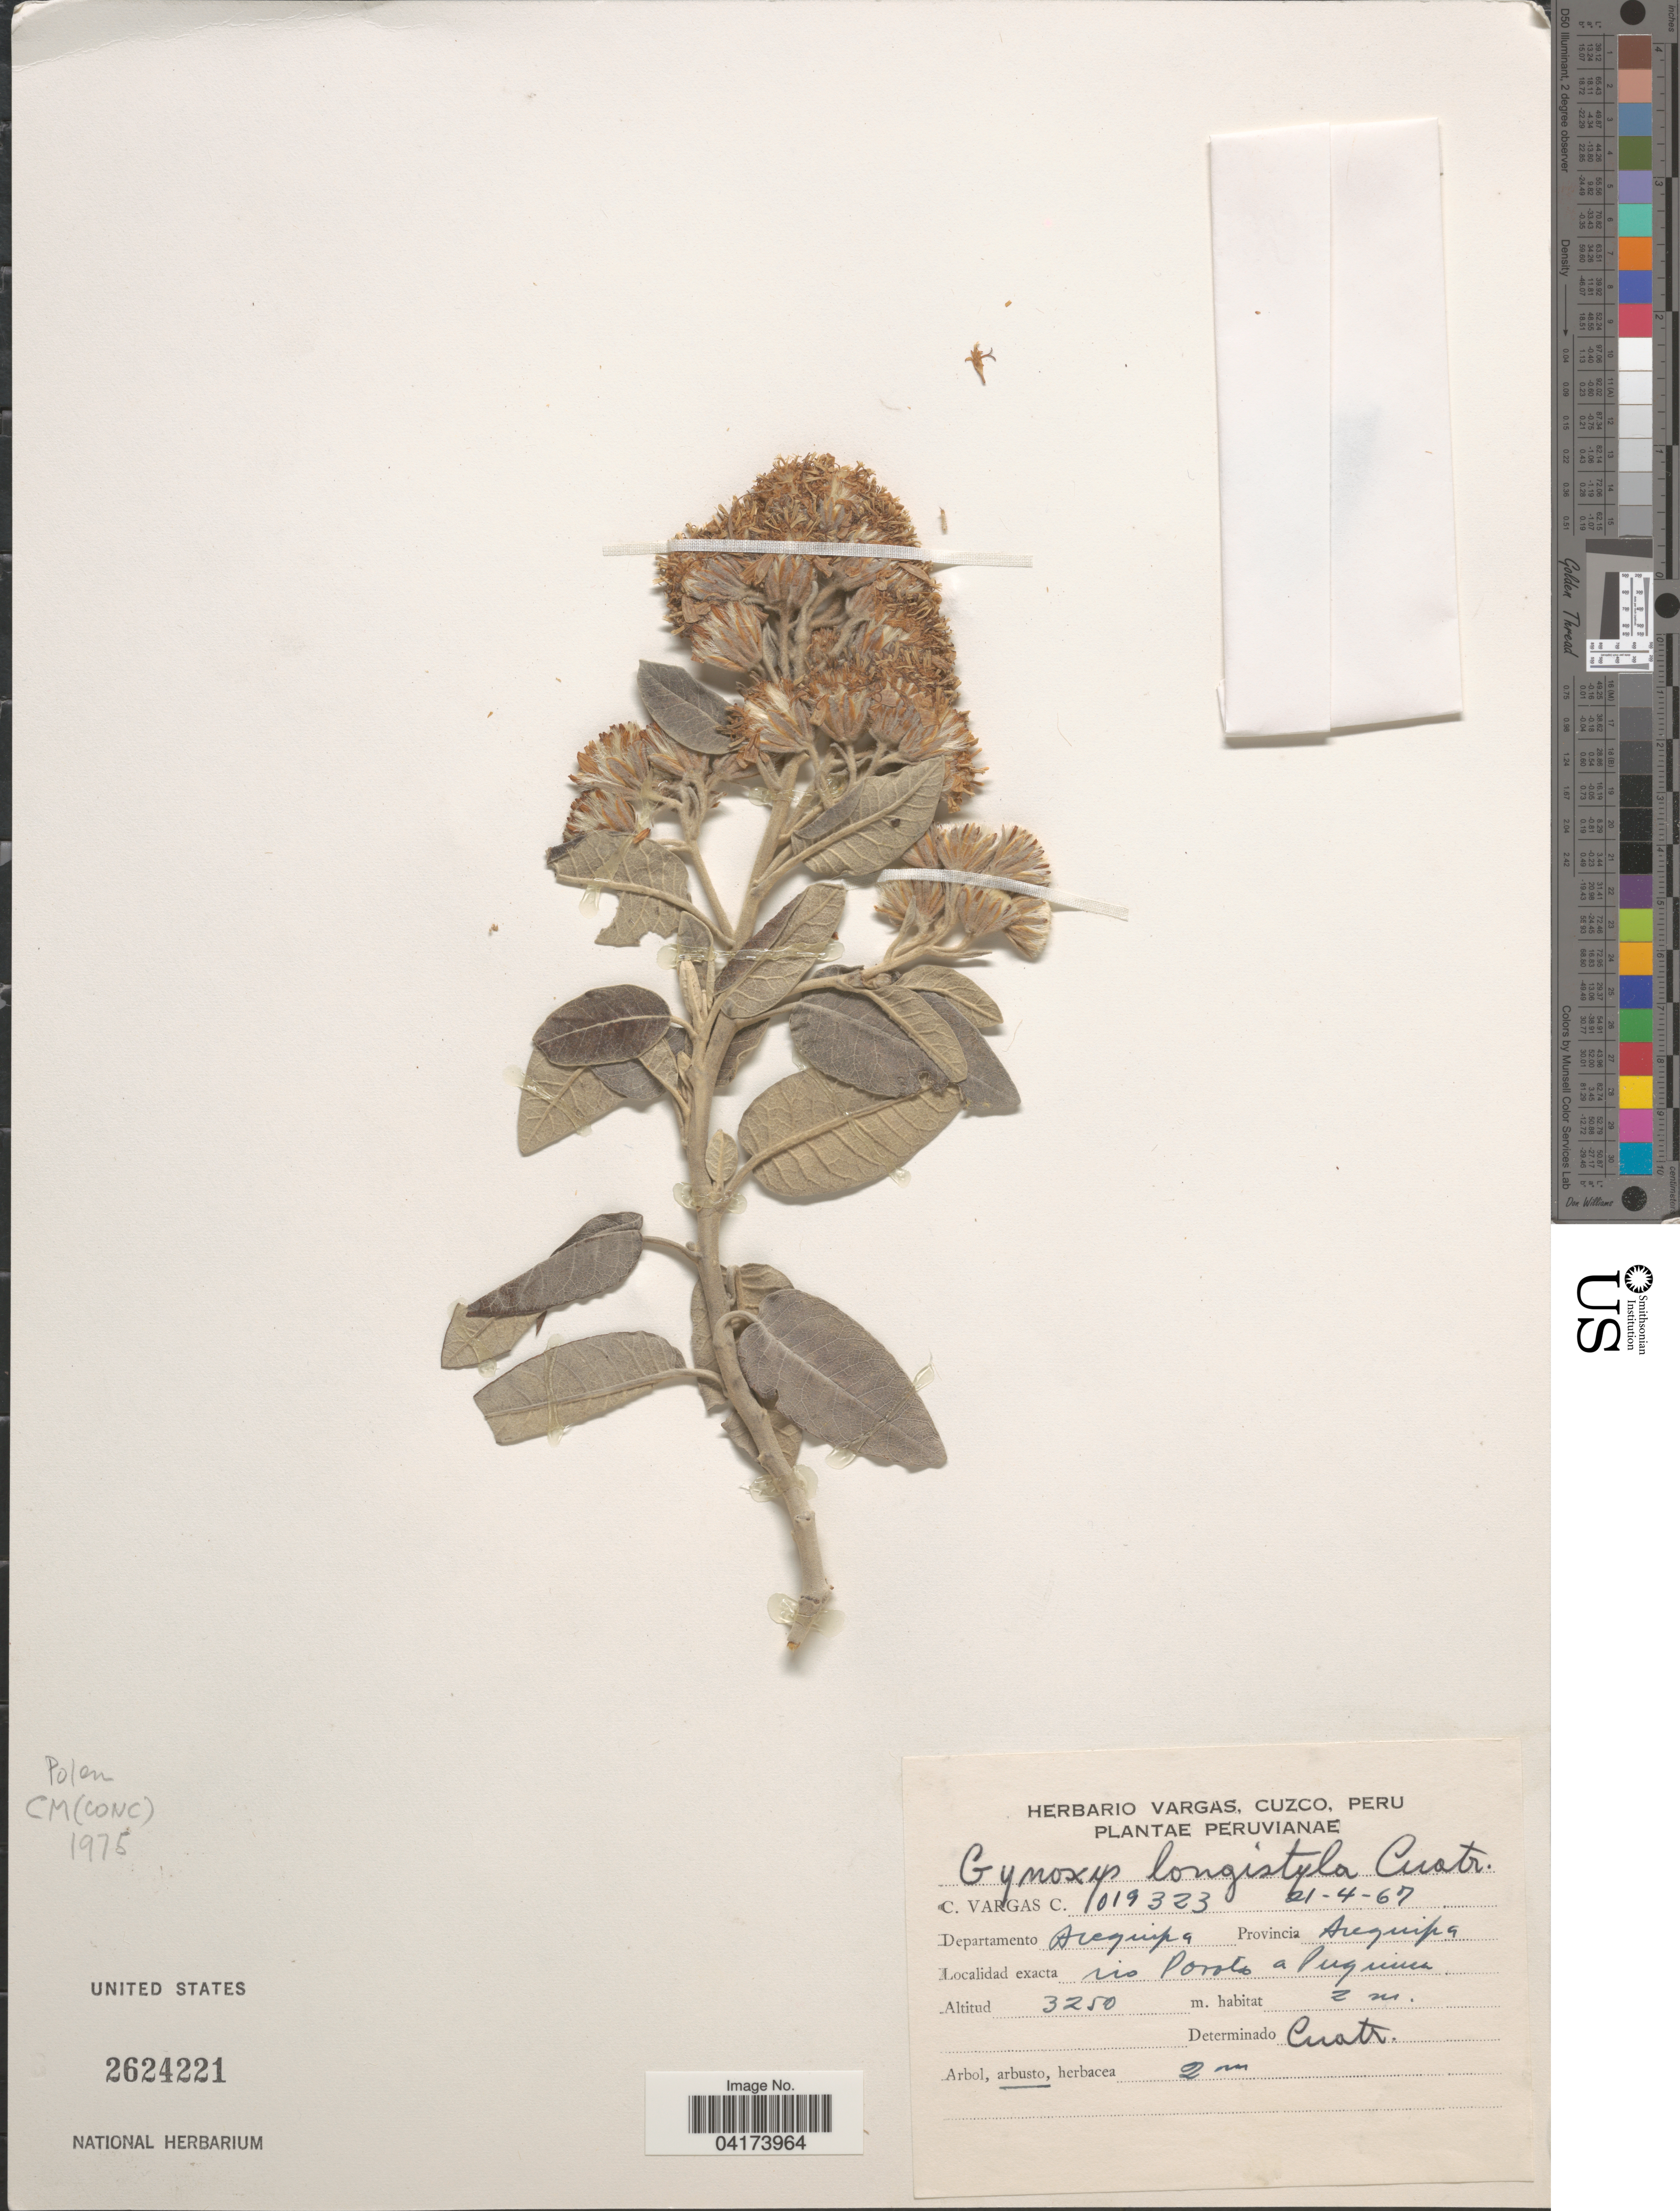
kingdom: Plantae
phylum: Tracheophyta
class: Magnoliopsida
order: Asterales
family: Asteraceae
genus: Nordenstamia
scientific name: Nordenstamia longistyla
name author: (Greenm. & Cuatrec.) B. Nord.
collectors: C. Vargas Calderón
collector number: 019323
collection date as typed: Transcribed d/m/y: 21/4/67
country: Peru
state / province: Arequipa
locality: Departamento Arequipa. Provincia Arequipa. Rio Poroto a Puquina.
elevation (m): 3250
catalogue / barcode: US 2624221